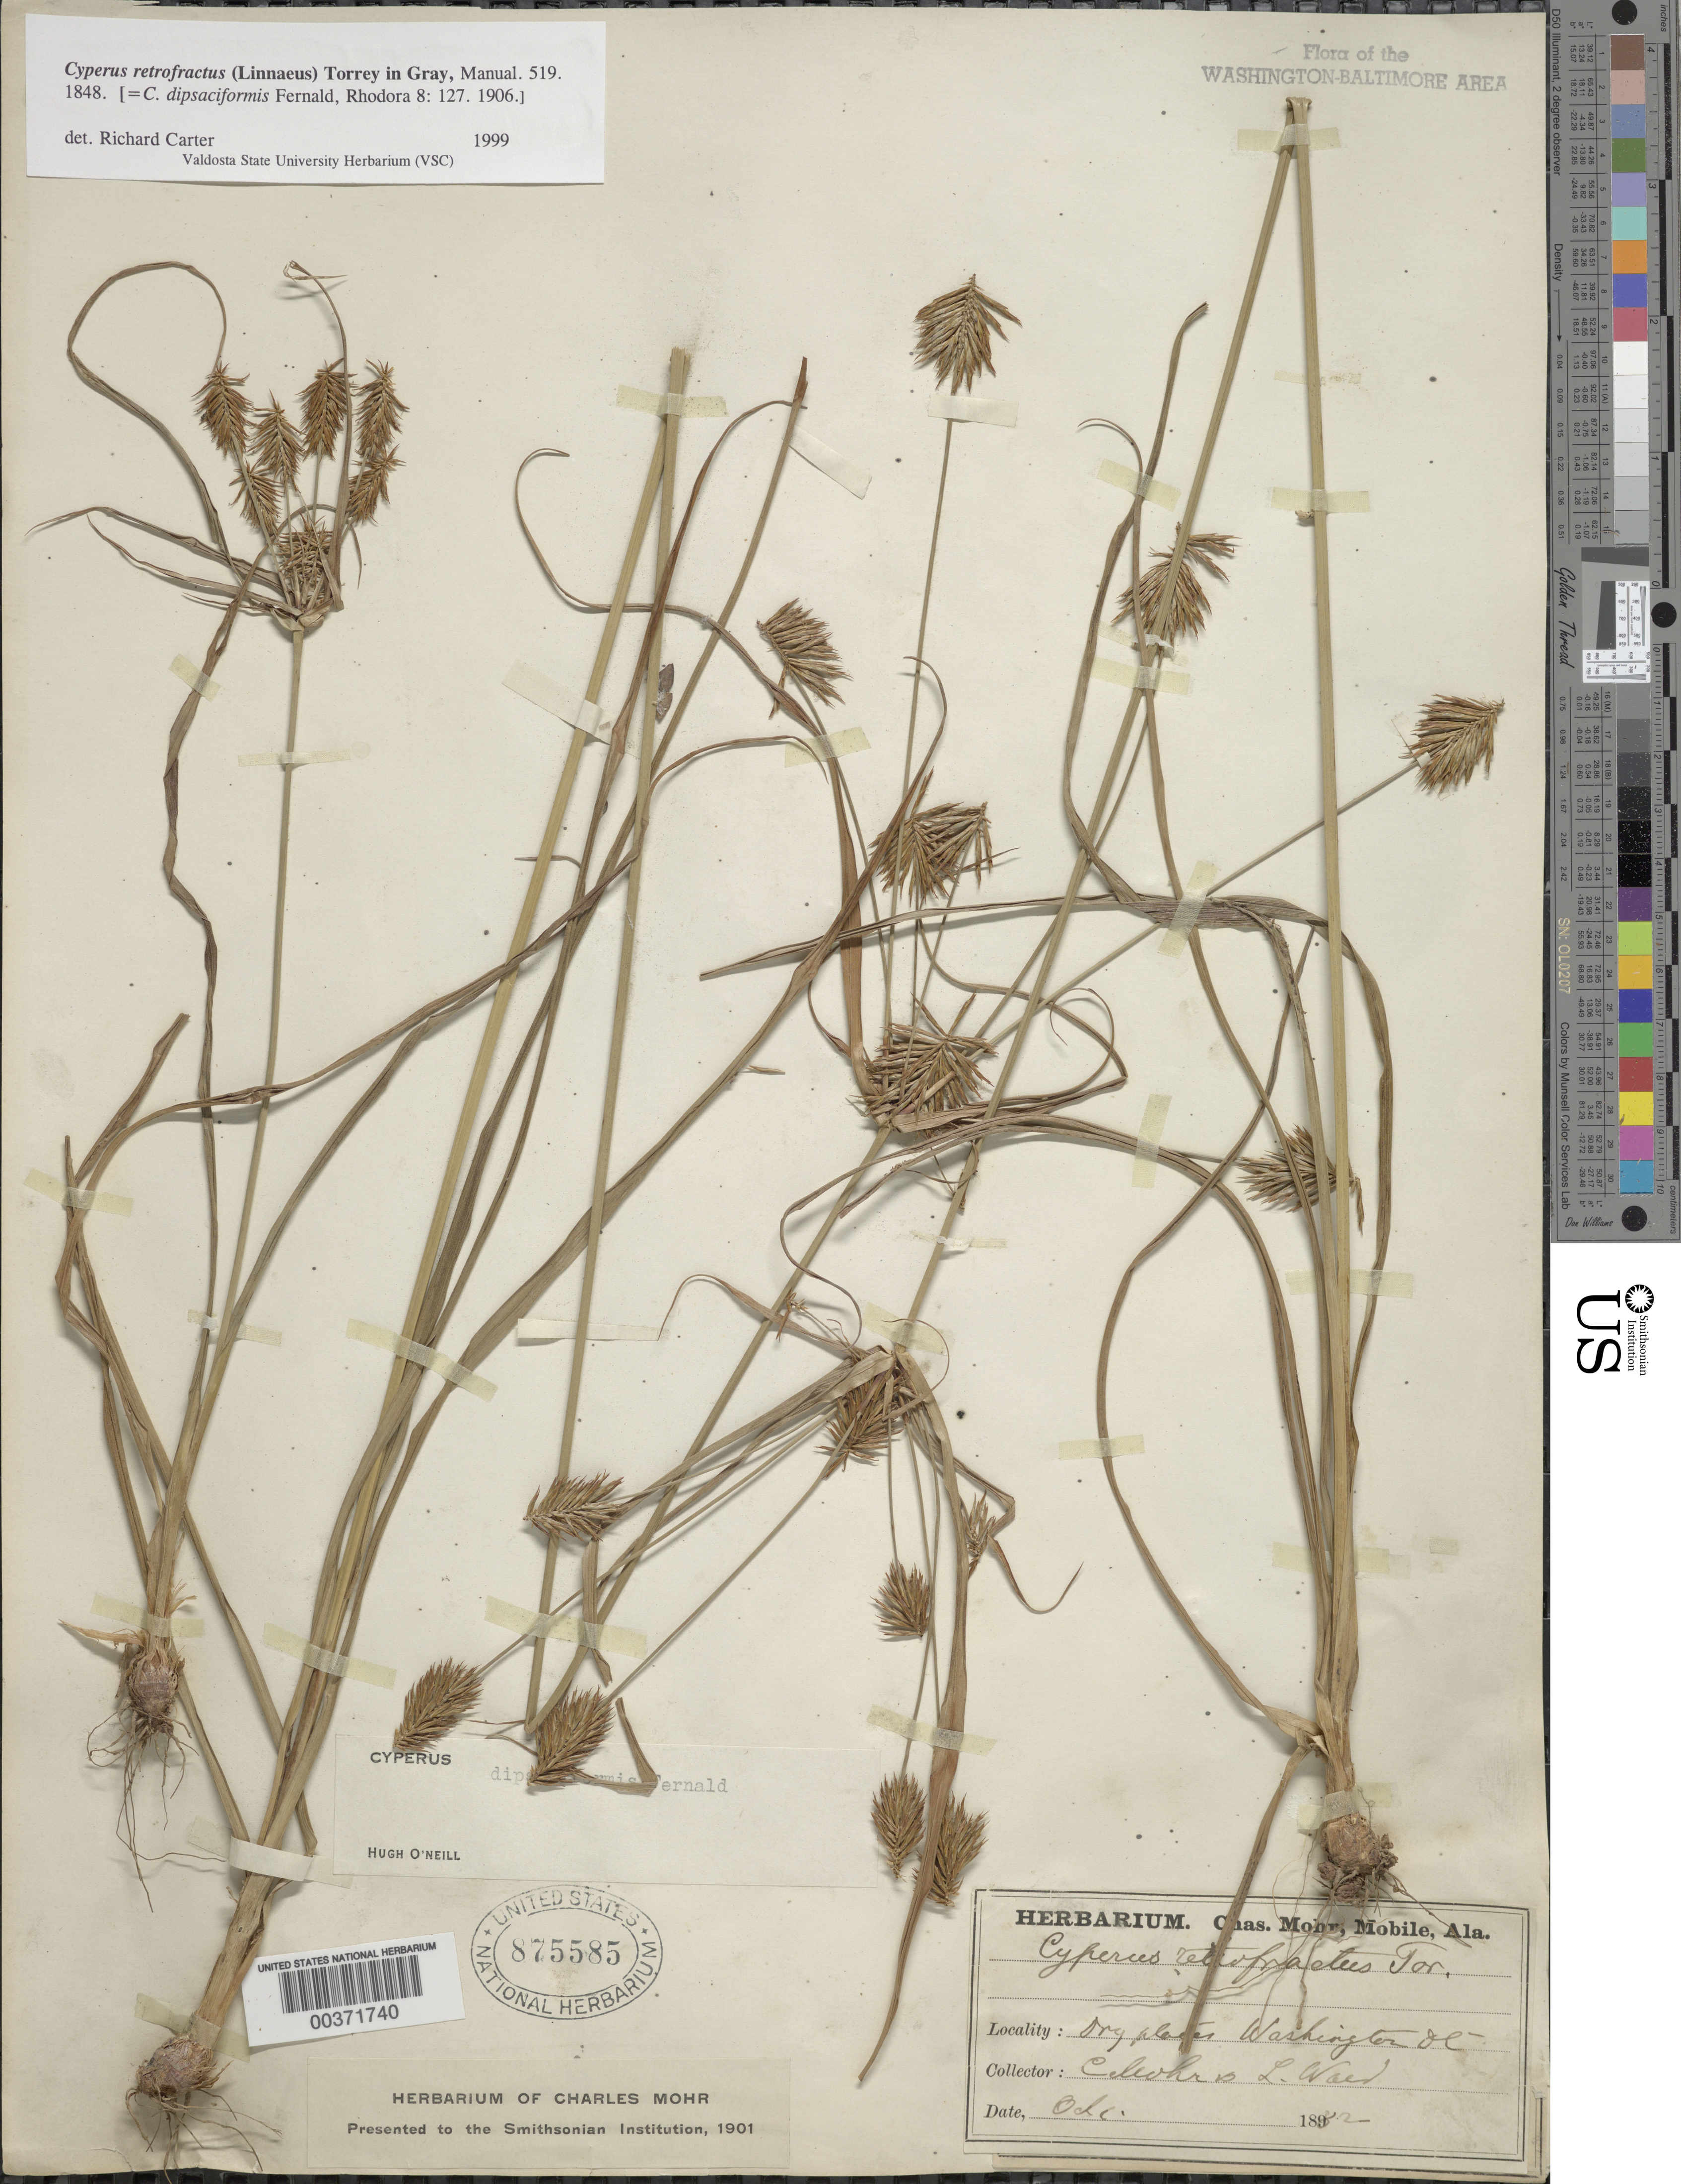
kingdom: Plantae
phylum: Tracheophyta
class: Liliopsida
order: Poales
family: Cyperaceae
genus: Cyperus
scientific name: Cyperus retrofractus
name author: (L.) Torr.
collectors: C. T. Mohr & L. F. Ward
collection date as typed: Oct 1882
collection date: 1882-10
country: United States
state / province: District of Columbia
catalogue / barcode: US 875585